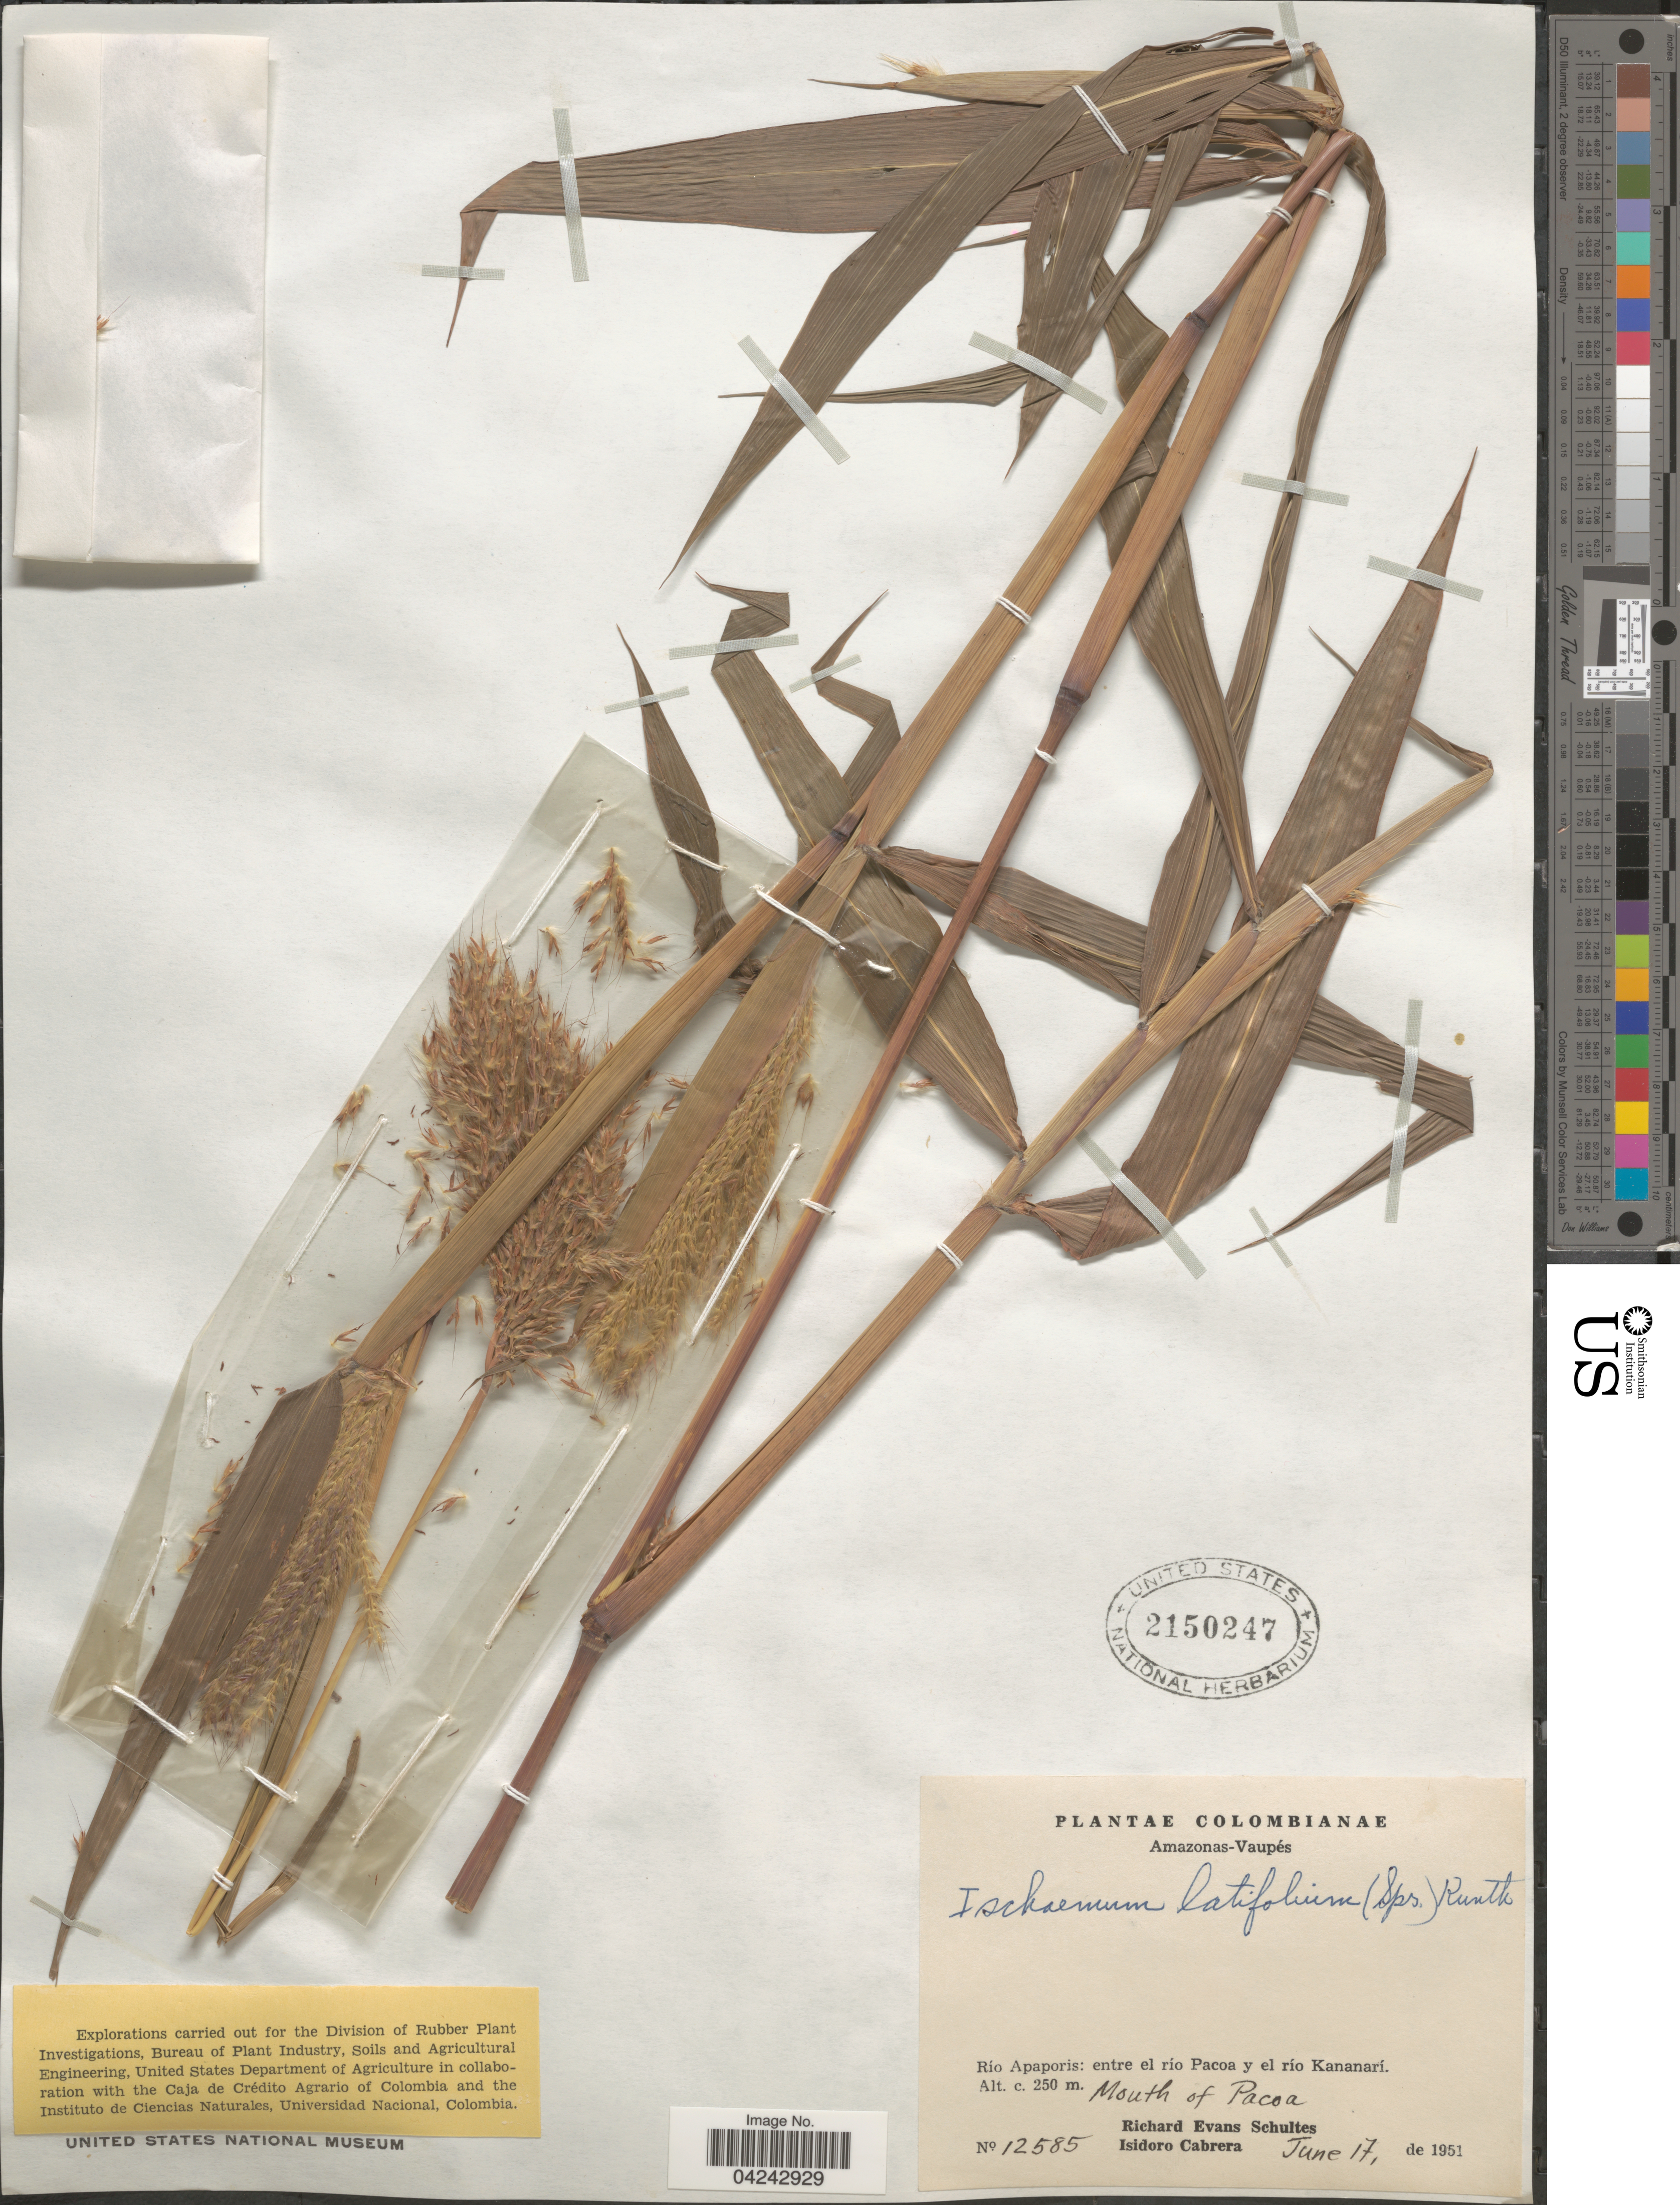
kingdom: Plantae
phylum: Tracheophyta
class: Liliopsida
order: Poales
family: Poaceae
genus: Ischaemum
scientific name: Ischaemum latifolium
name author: (Spreng.) Kunth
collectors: R. E. Schultes & I. Cabrera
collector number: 12585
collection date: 1951-06-17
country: Colombia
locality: Amazonas-Vaupés. Río Apaporis: entre el río Pacoa y el río Kananarí. Mouth of Pacoa.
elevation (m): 250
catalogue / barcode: US 2150247